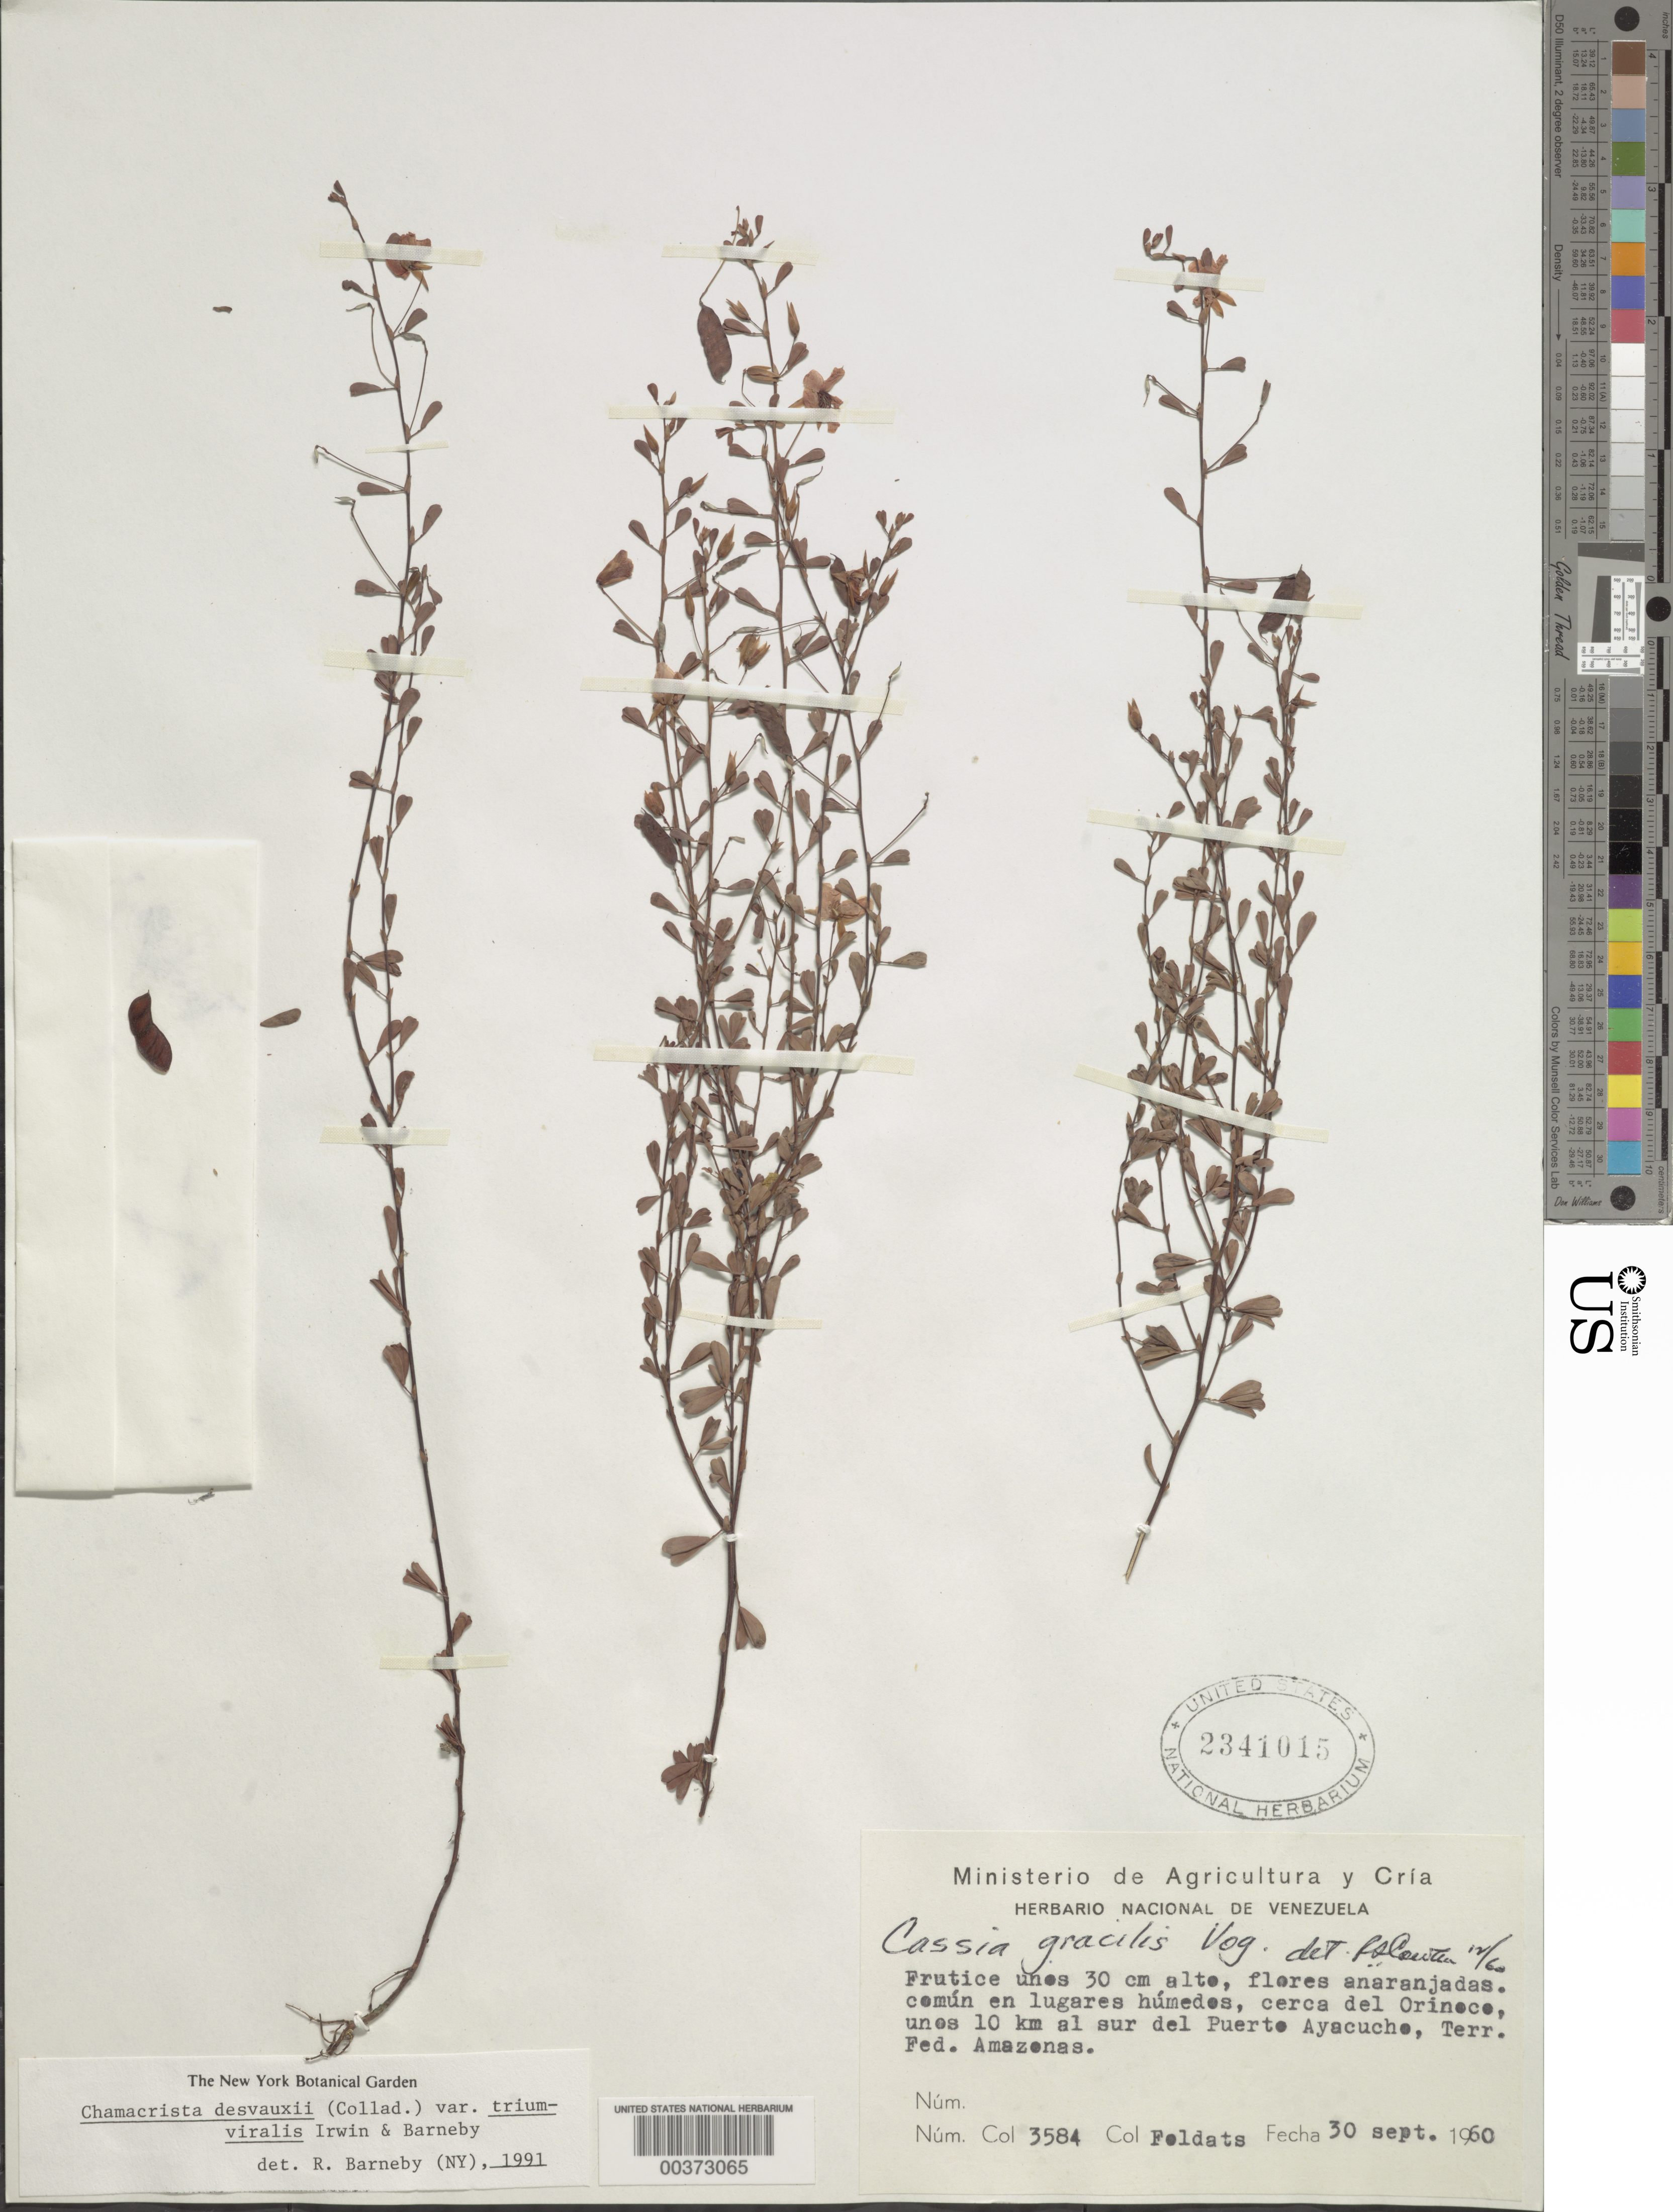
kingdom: Plantae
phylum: Tracheophyta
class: Magnoliopsida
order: Fabales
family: Fabaceae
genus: Chamaecrista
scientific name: Chamaecrista desvauxii var. triumviralis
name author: H.S. Irwin & Barneby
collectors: E. Foldats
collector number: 3584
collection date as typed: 30 Sep 1960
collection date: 1960-09-30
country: Venezuela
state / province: Amazonas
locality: Cerca del orinoco, unos 10 km al sur de puerto ayacucho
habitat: En lugares humedos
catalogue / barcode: US 2341015